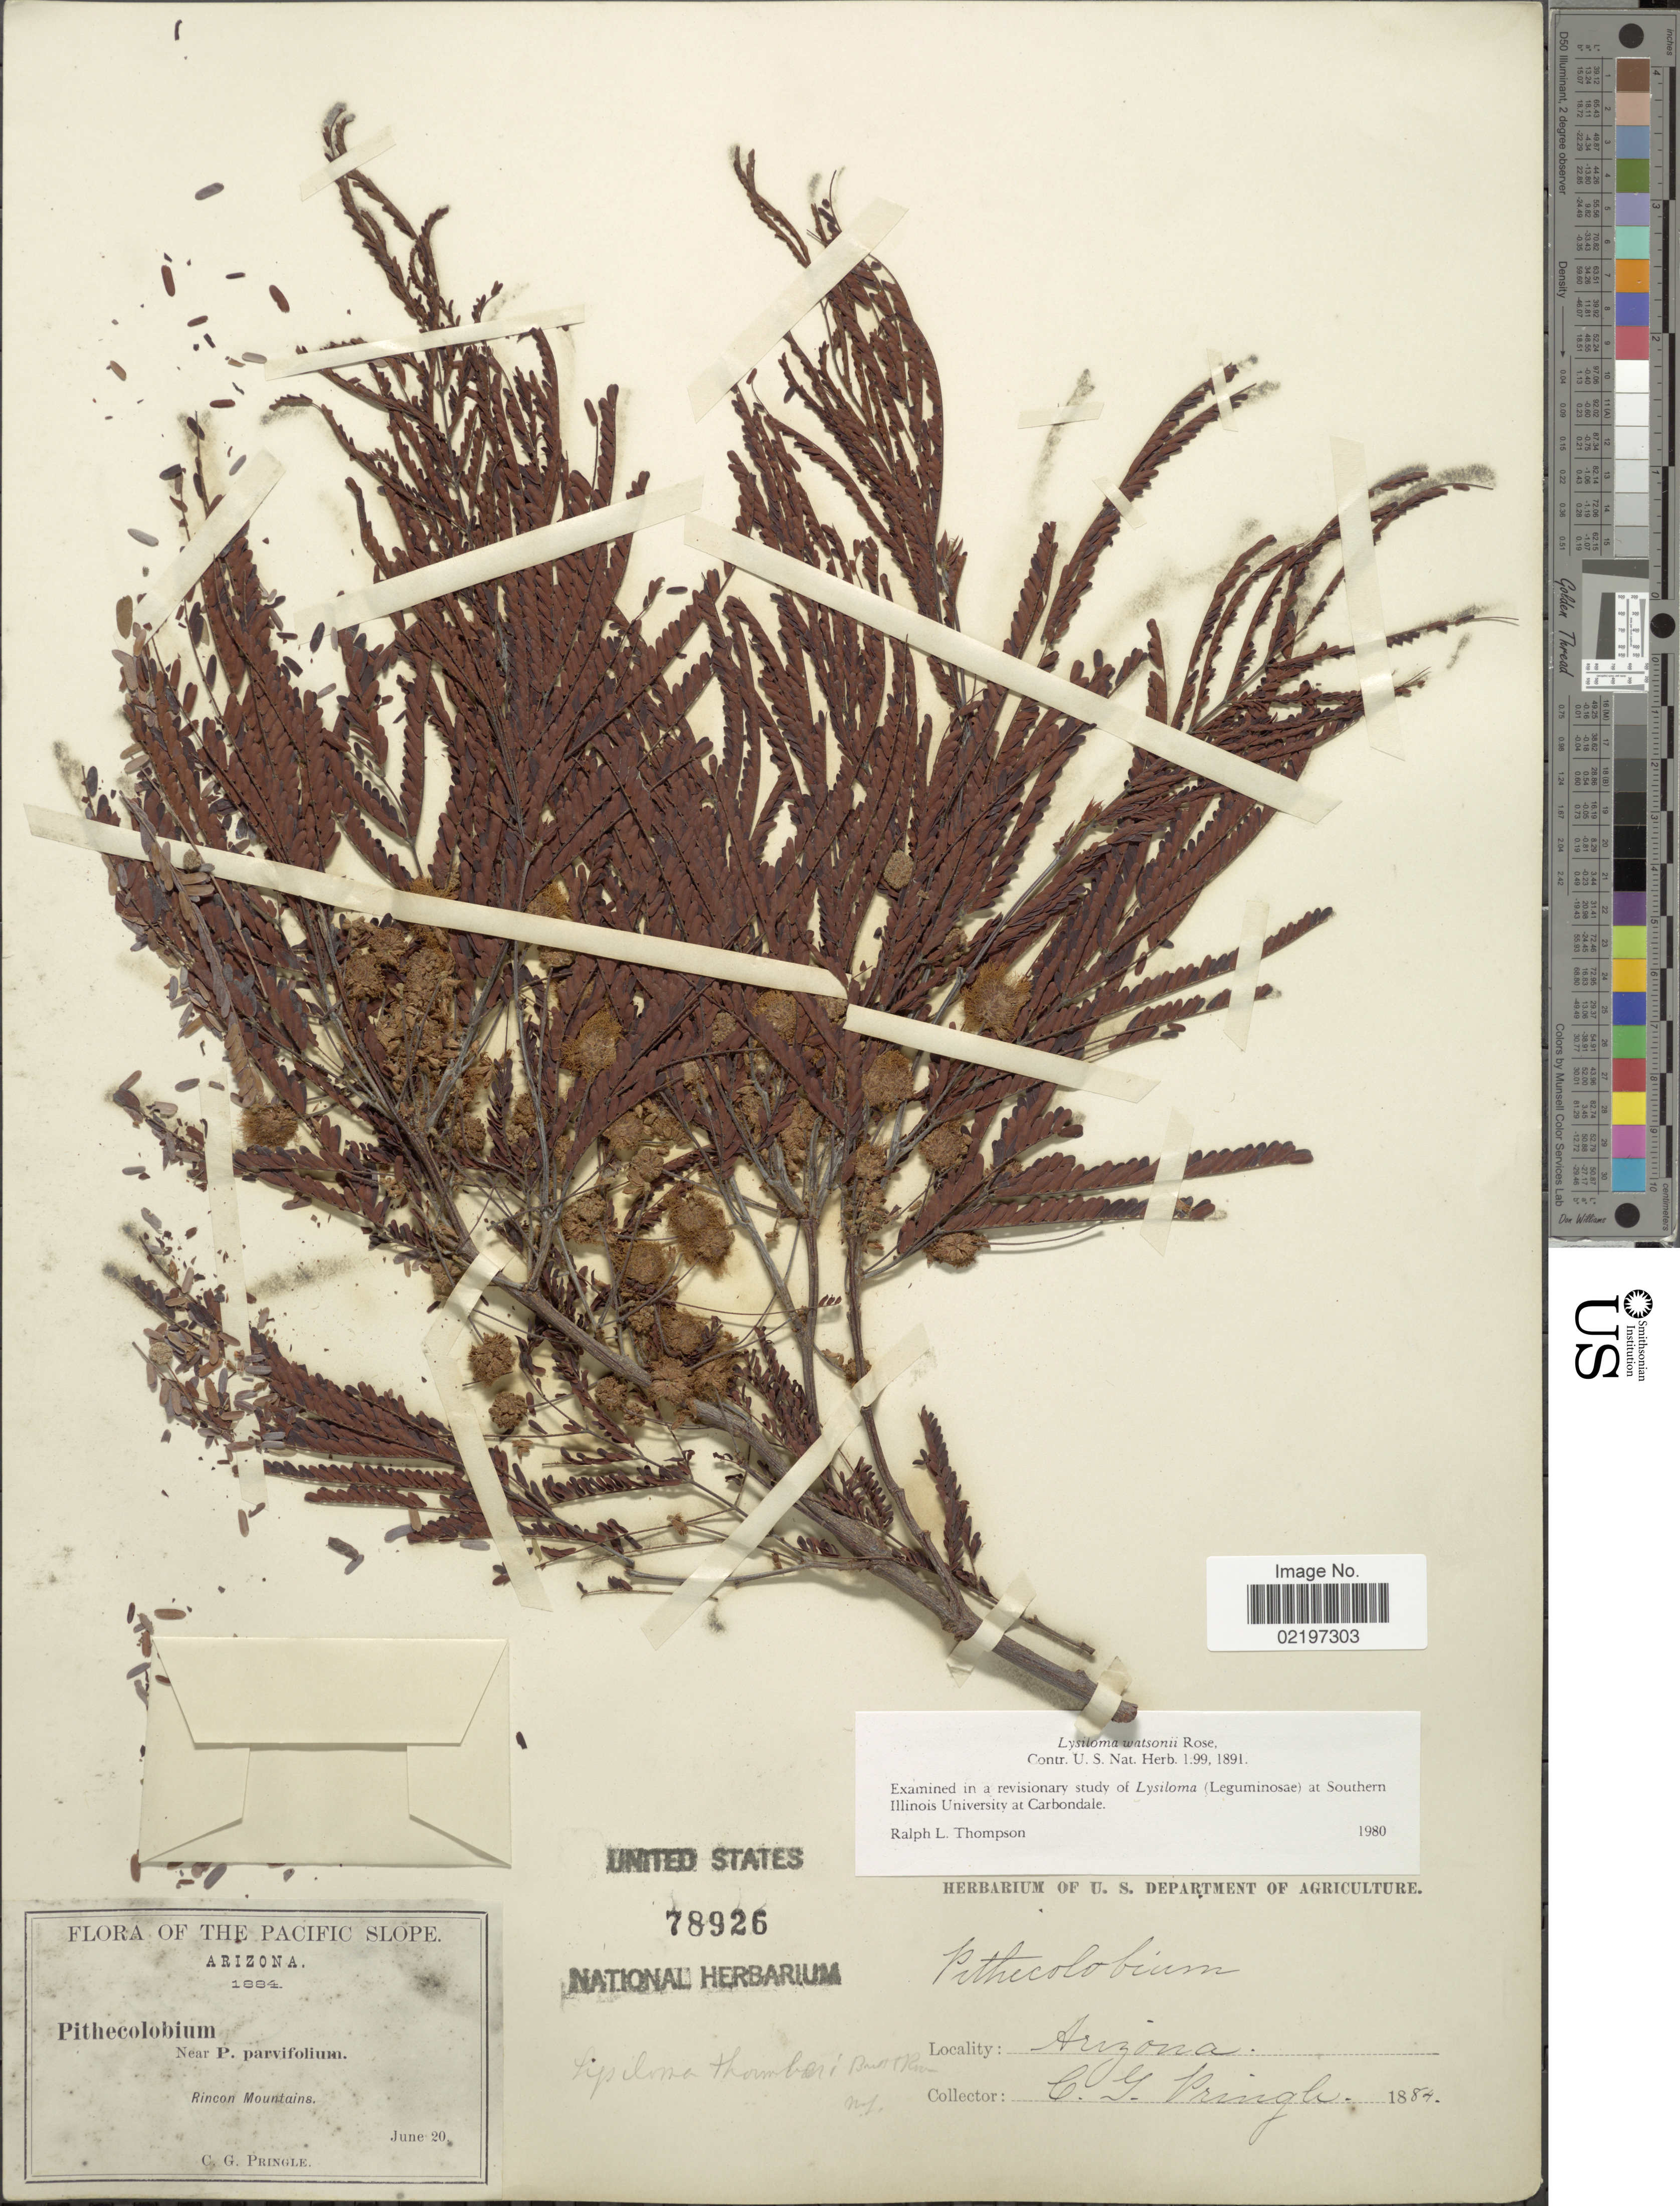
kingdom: Plantae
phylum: Tracheophyta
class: Magnoliopsida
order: Fabales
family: Fabaceae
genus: Lysiloma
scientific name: Lysiloma watsonii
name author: Rose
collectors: C. G. Pringle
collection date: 1884-06-20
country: United States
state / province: Arizona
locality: The Pacific Slope, Rincon Mountains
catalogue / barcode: US 78926